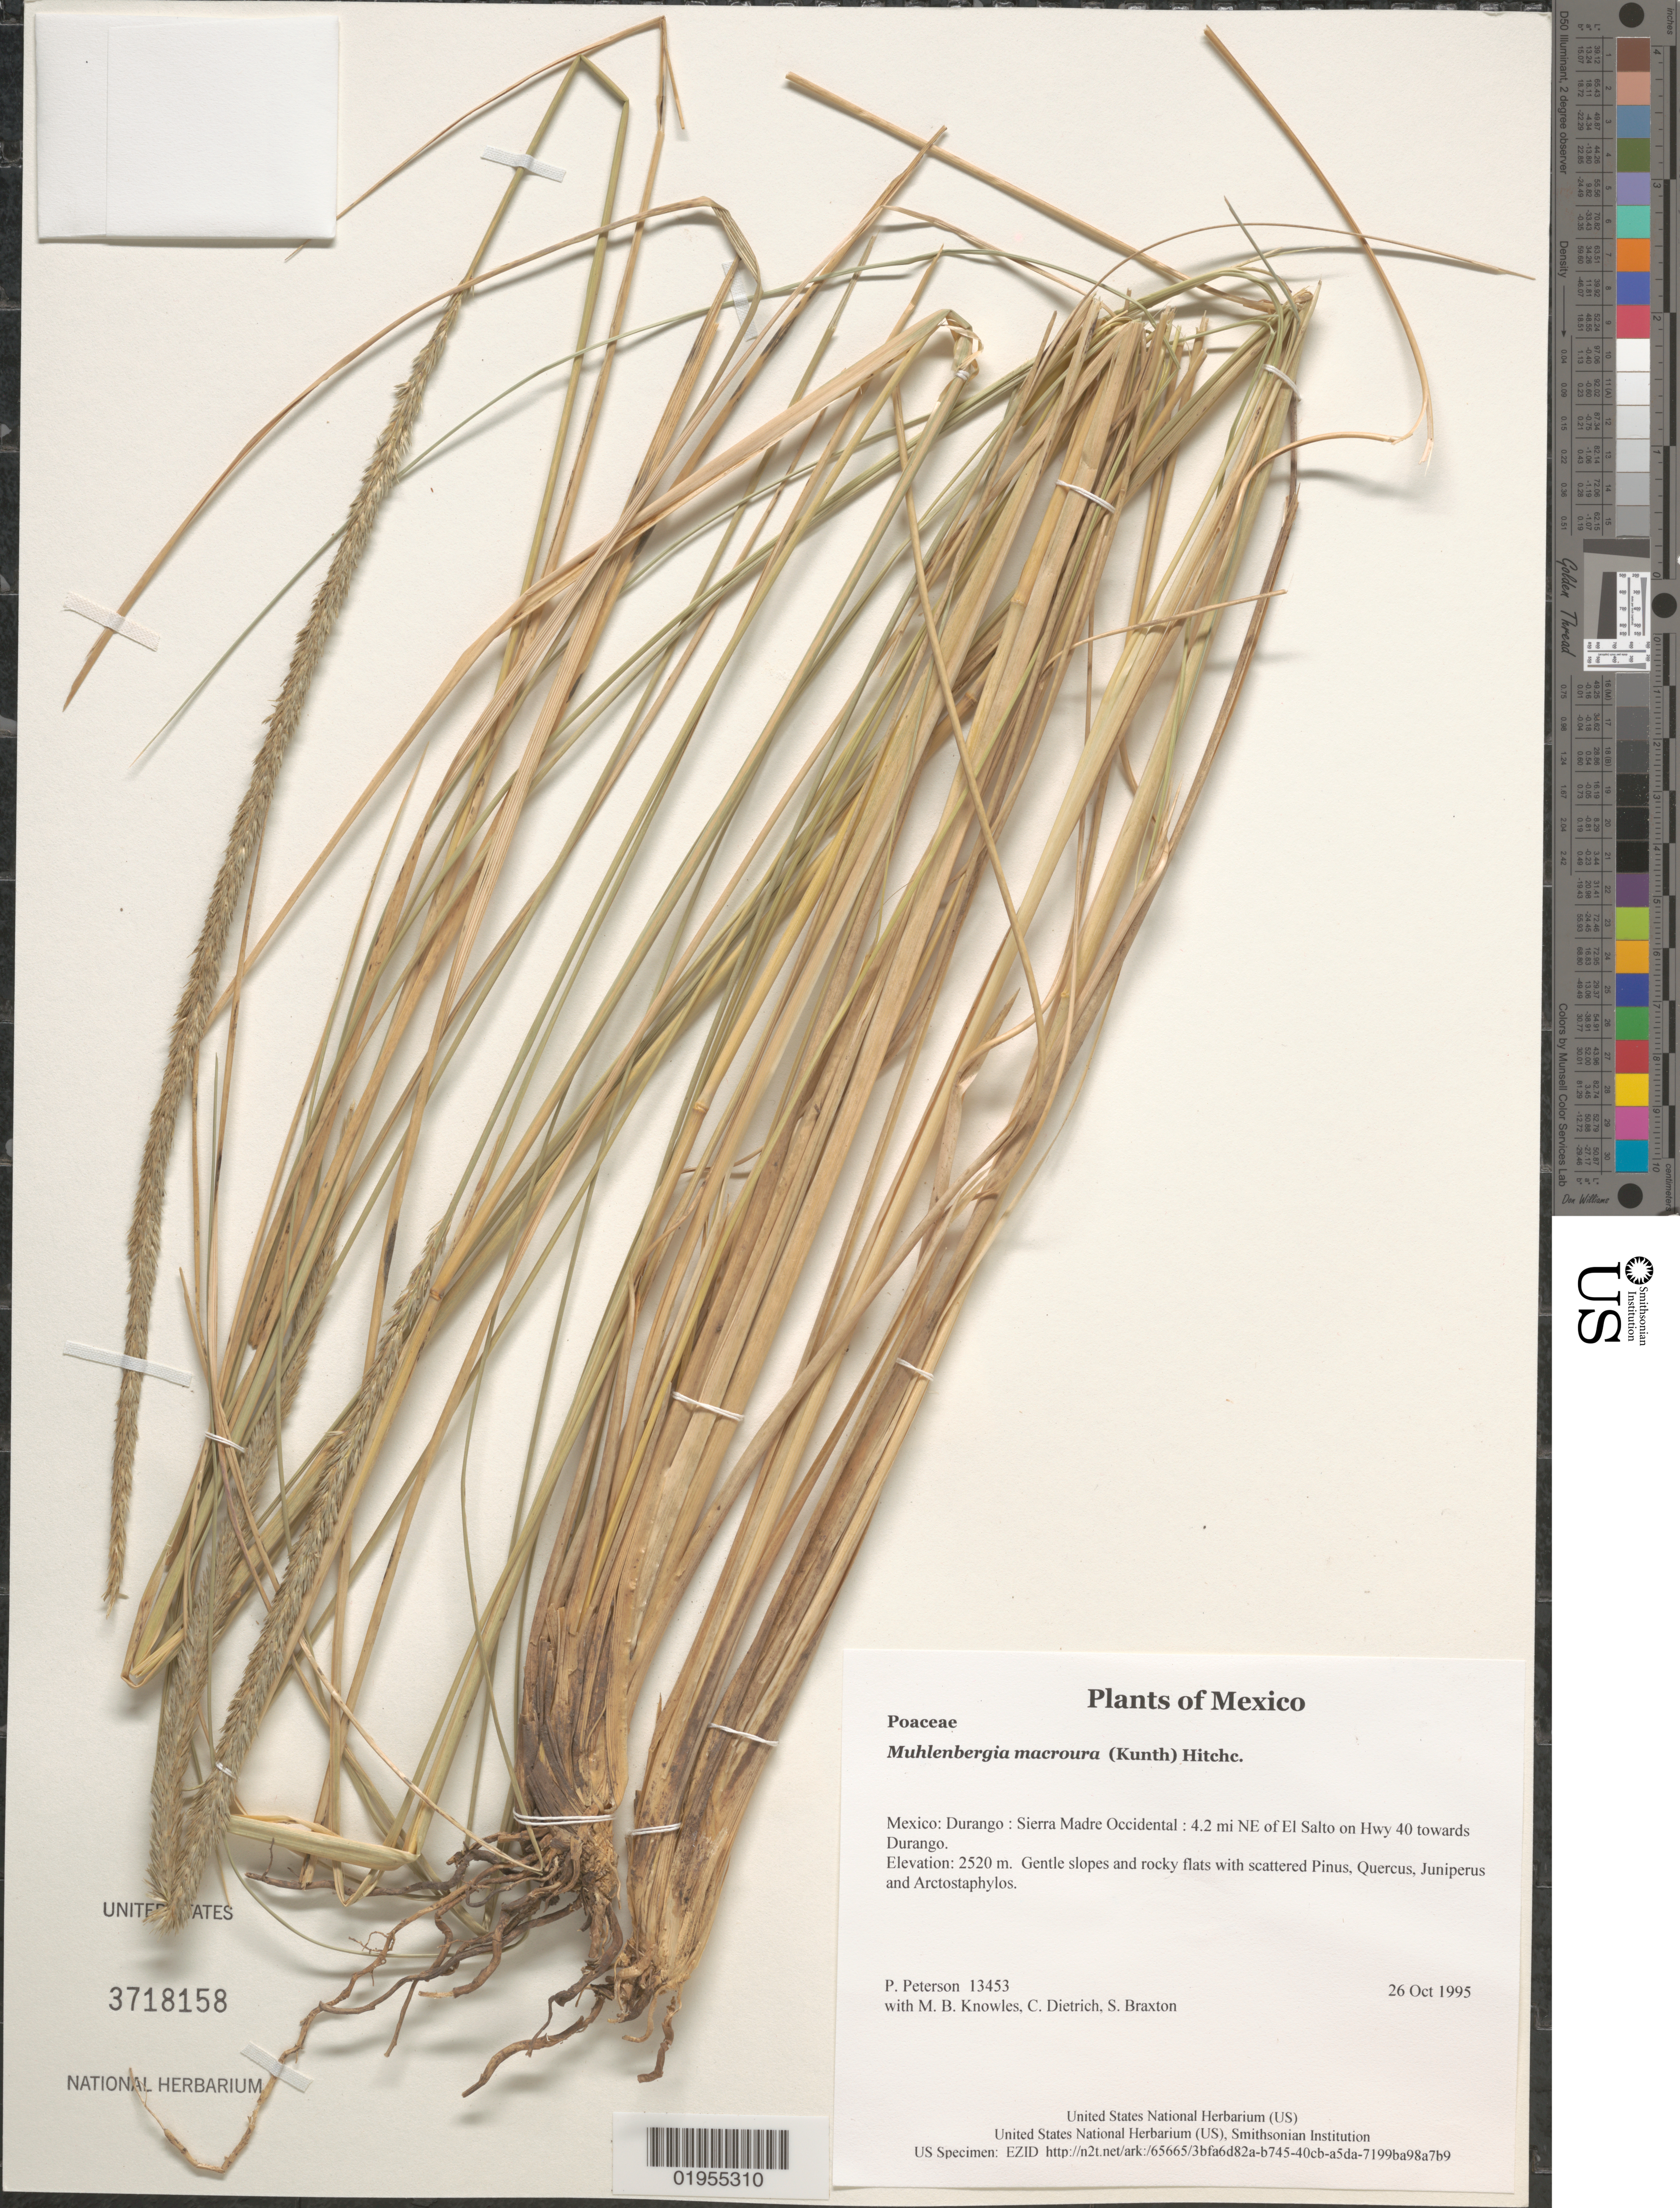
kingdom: Plantae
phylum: Tracheophyta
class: Liliopsida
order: Poales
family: Poaceae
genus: Muhlenbergia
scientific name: Muhlenbergia macroura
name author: (Kunth) Hitchc.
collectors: P. M. Peterson, M. B. Knowles, C. Dietrich & S. Braxton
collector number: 13453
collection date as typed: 26 Oct 1995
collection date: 1995-10-26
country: Mexico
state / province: Durango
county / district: Sierra Madre Occidental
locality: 4.2 mi NE of El Salto on Hwy 40 towards Durango.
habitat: Gentle slopes and rocky flats with scattered Pinus, Quercus, Juniperus and Arctostaphylos.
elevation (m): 2520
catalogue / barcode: US 3718158